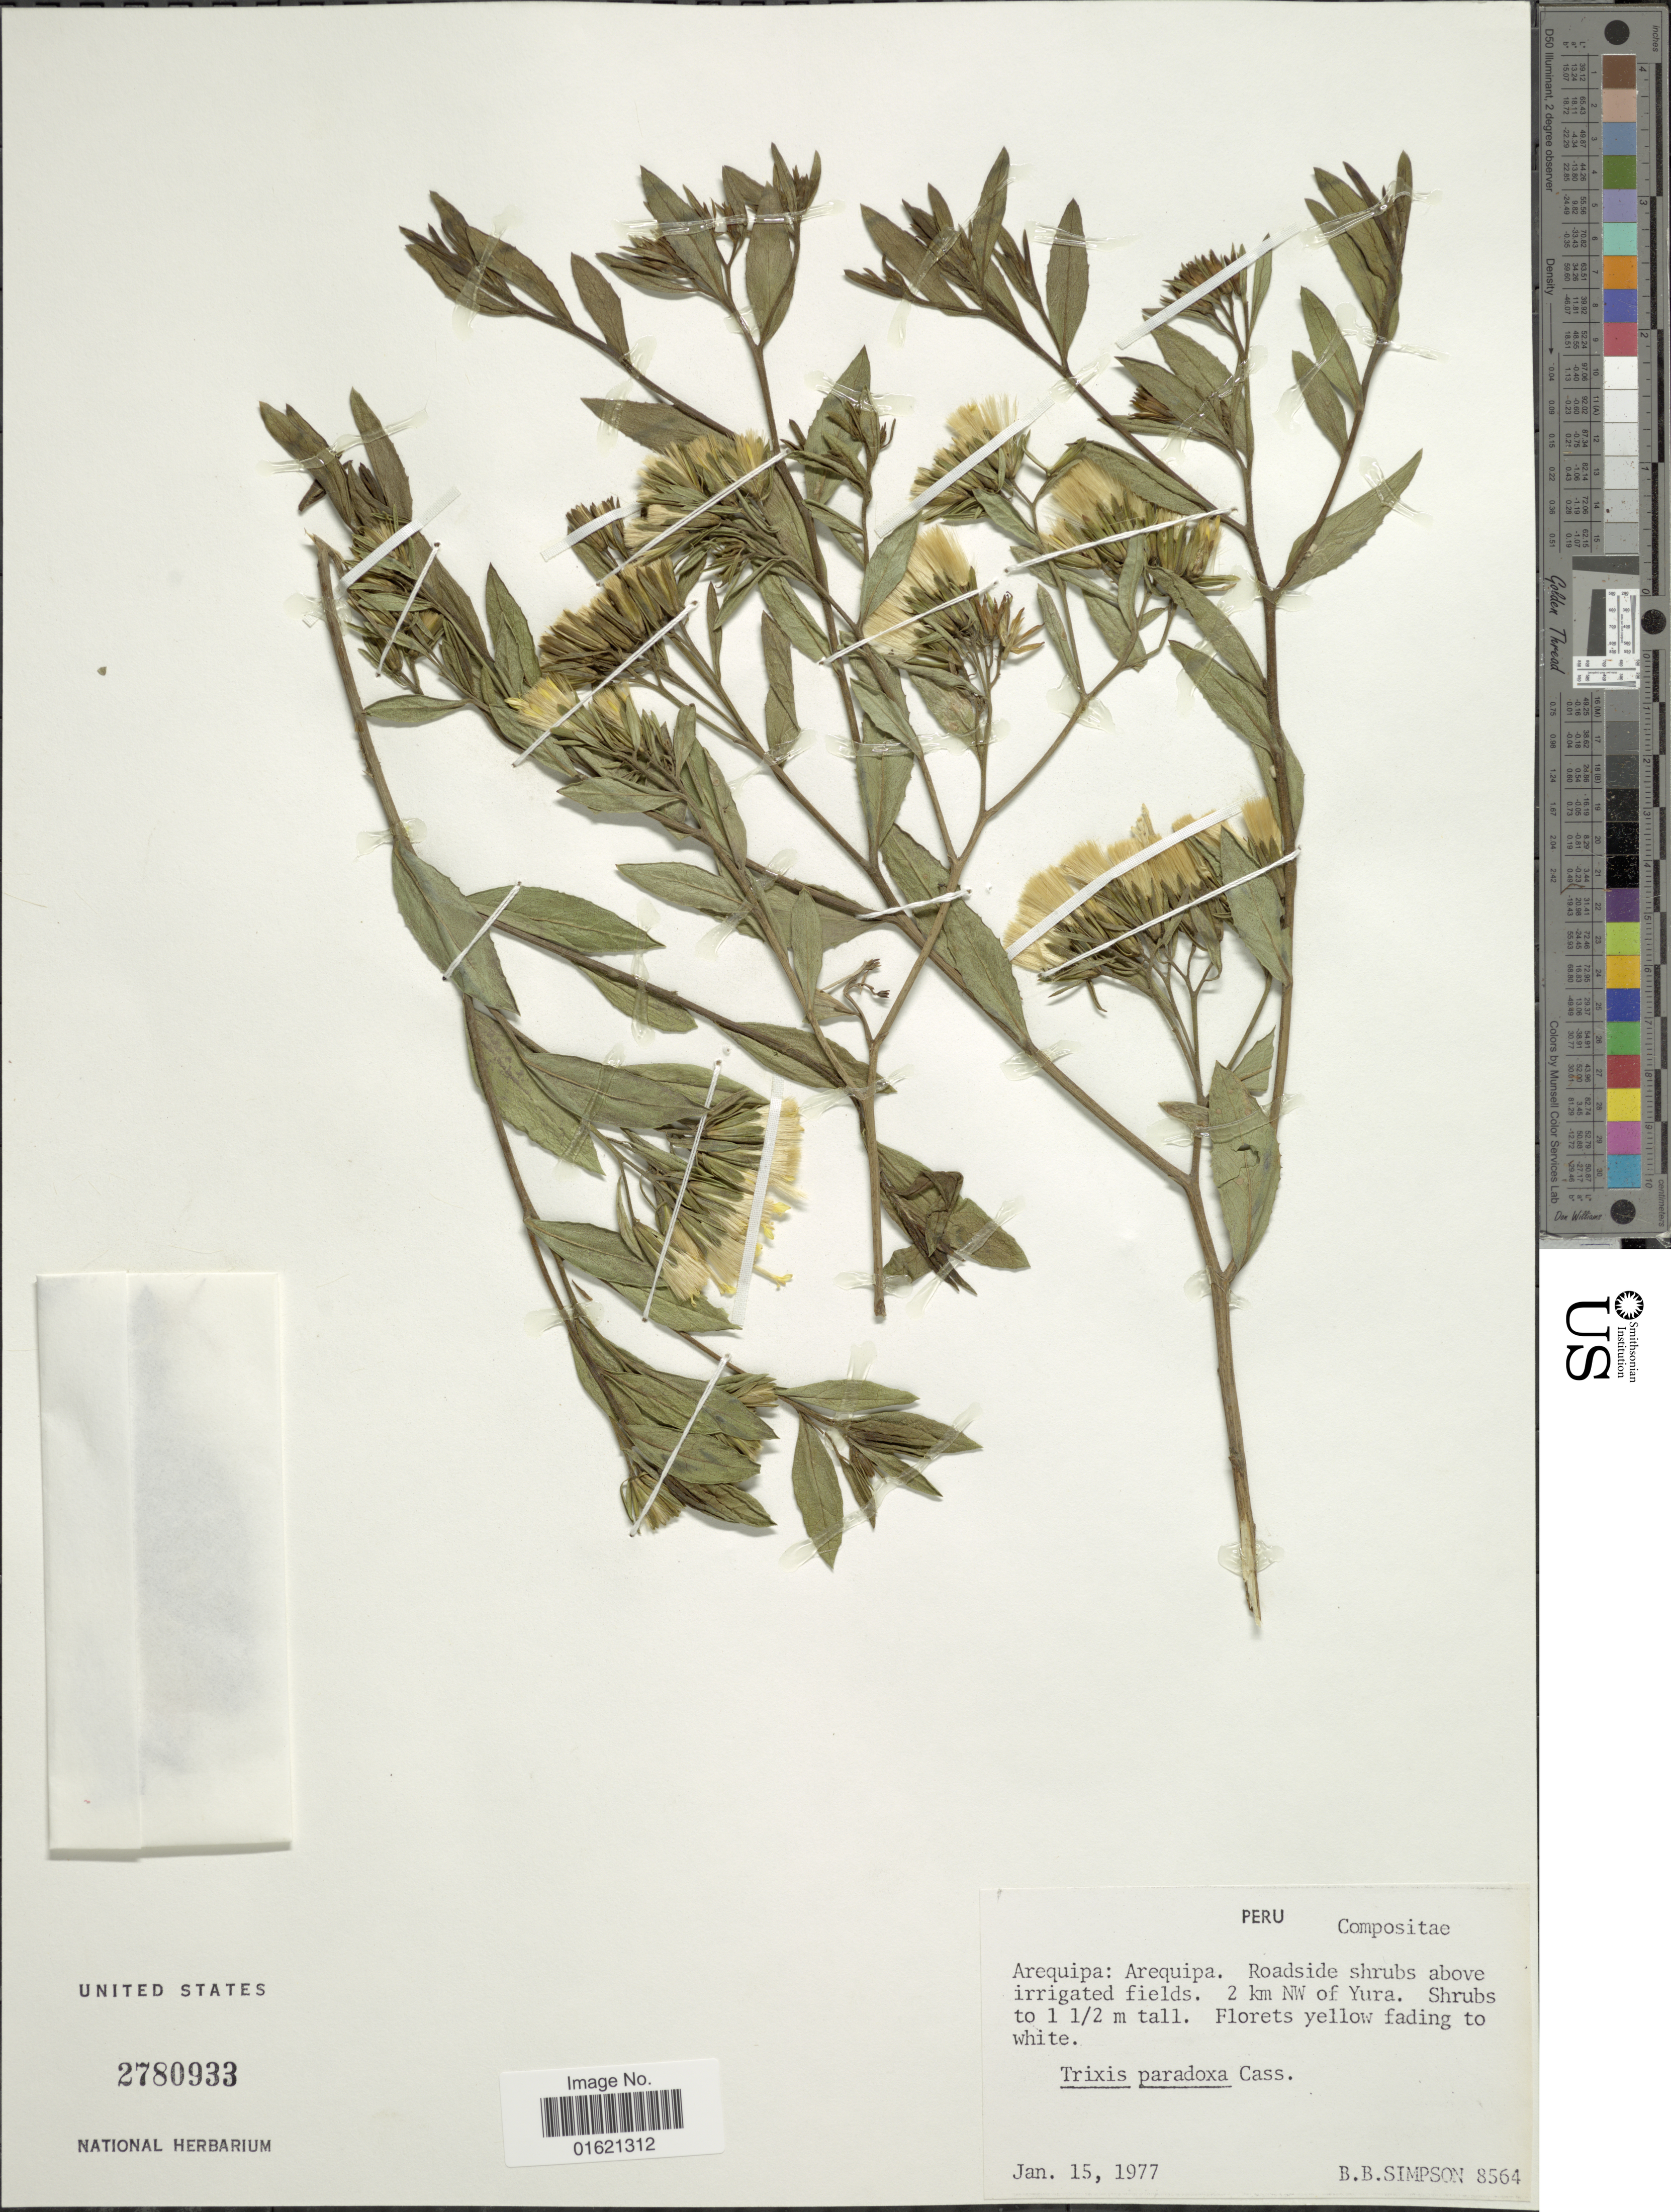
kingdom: Plantae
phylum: Tracheophyta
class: Magnoliopsida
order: Asterales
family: Asteraceae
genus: Trixis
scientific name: Trixis cacalioides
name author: (Kunth) D. Don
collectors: B. B. Simpson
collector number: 8564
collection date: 1977-01-15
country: Peru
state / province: Arequipa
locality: Arequipa: Arequipa. Roadside shrubs above irrigated fields. 2 km NW of Yura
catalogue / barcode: US 2780933